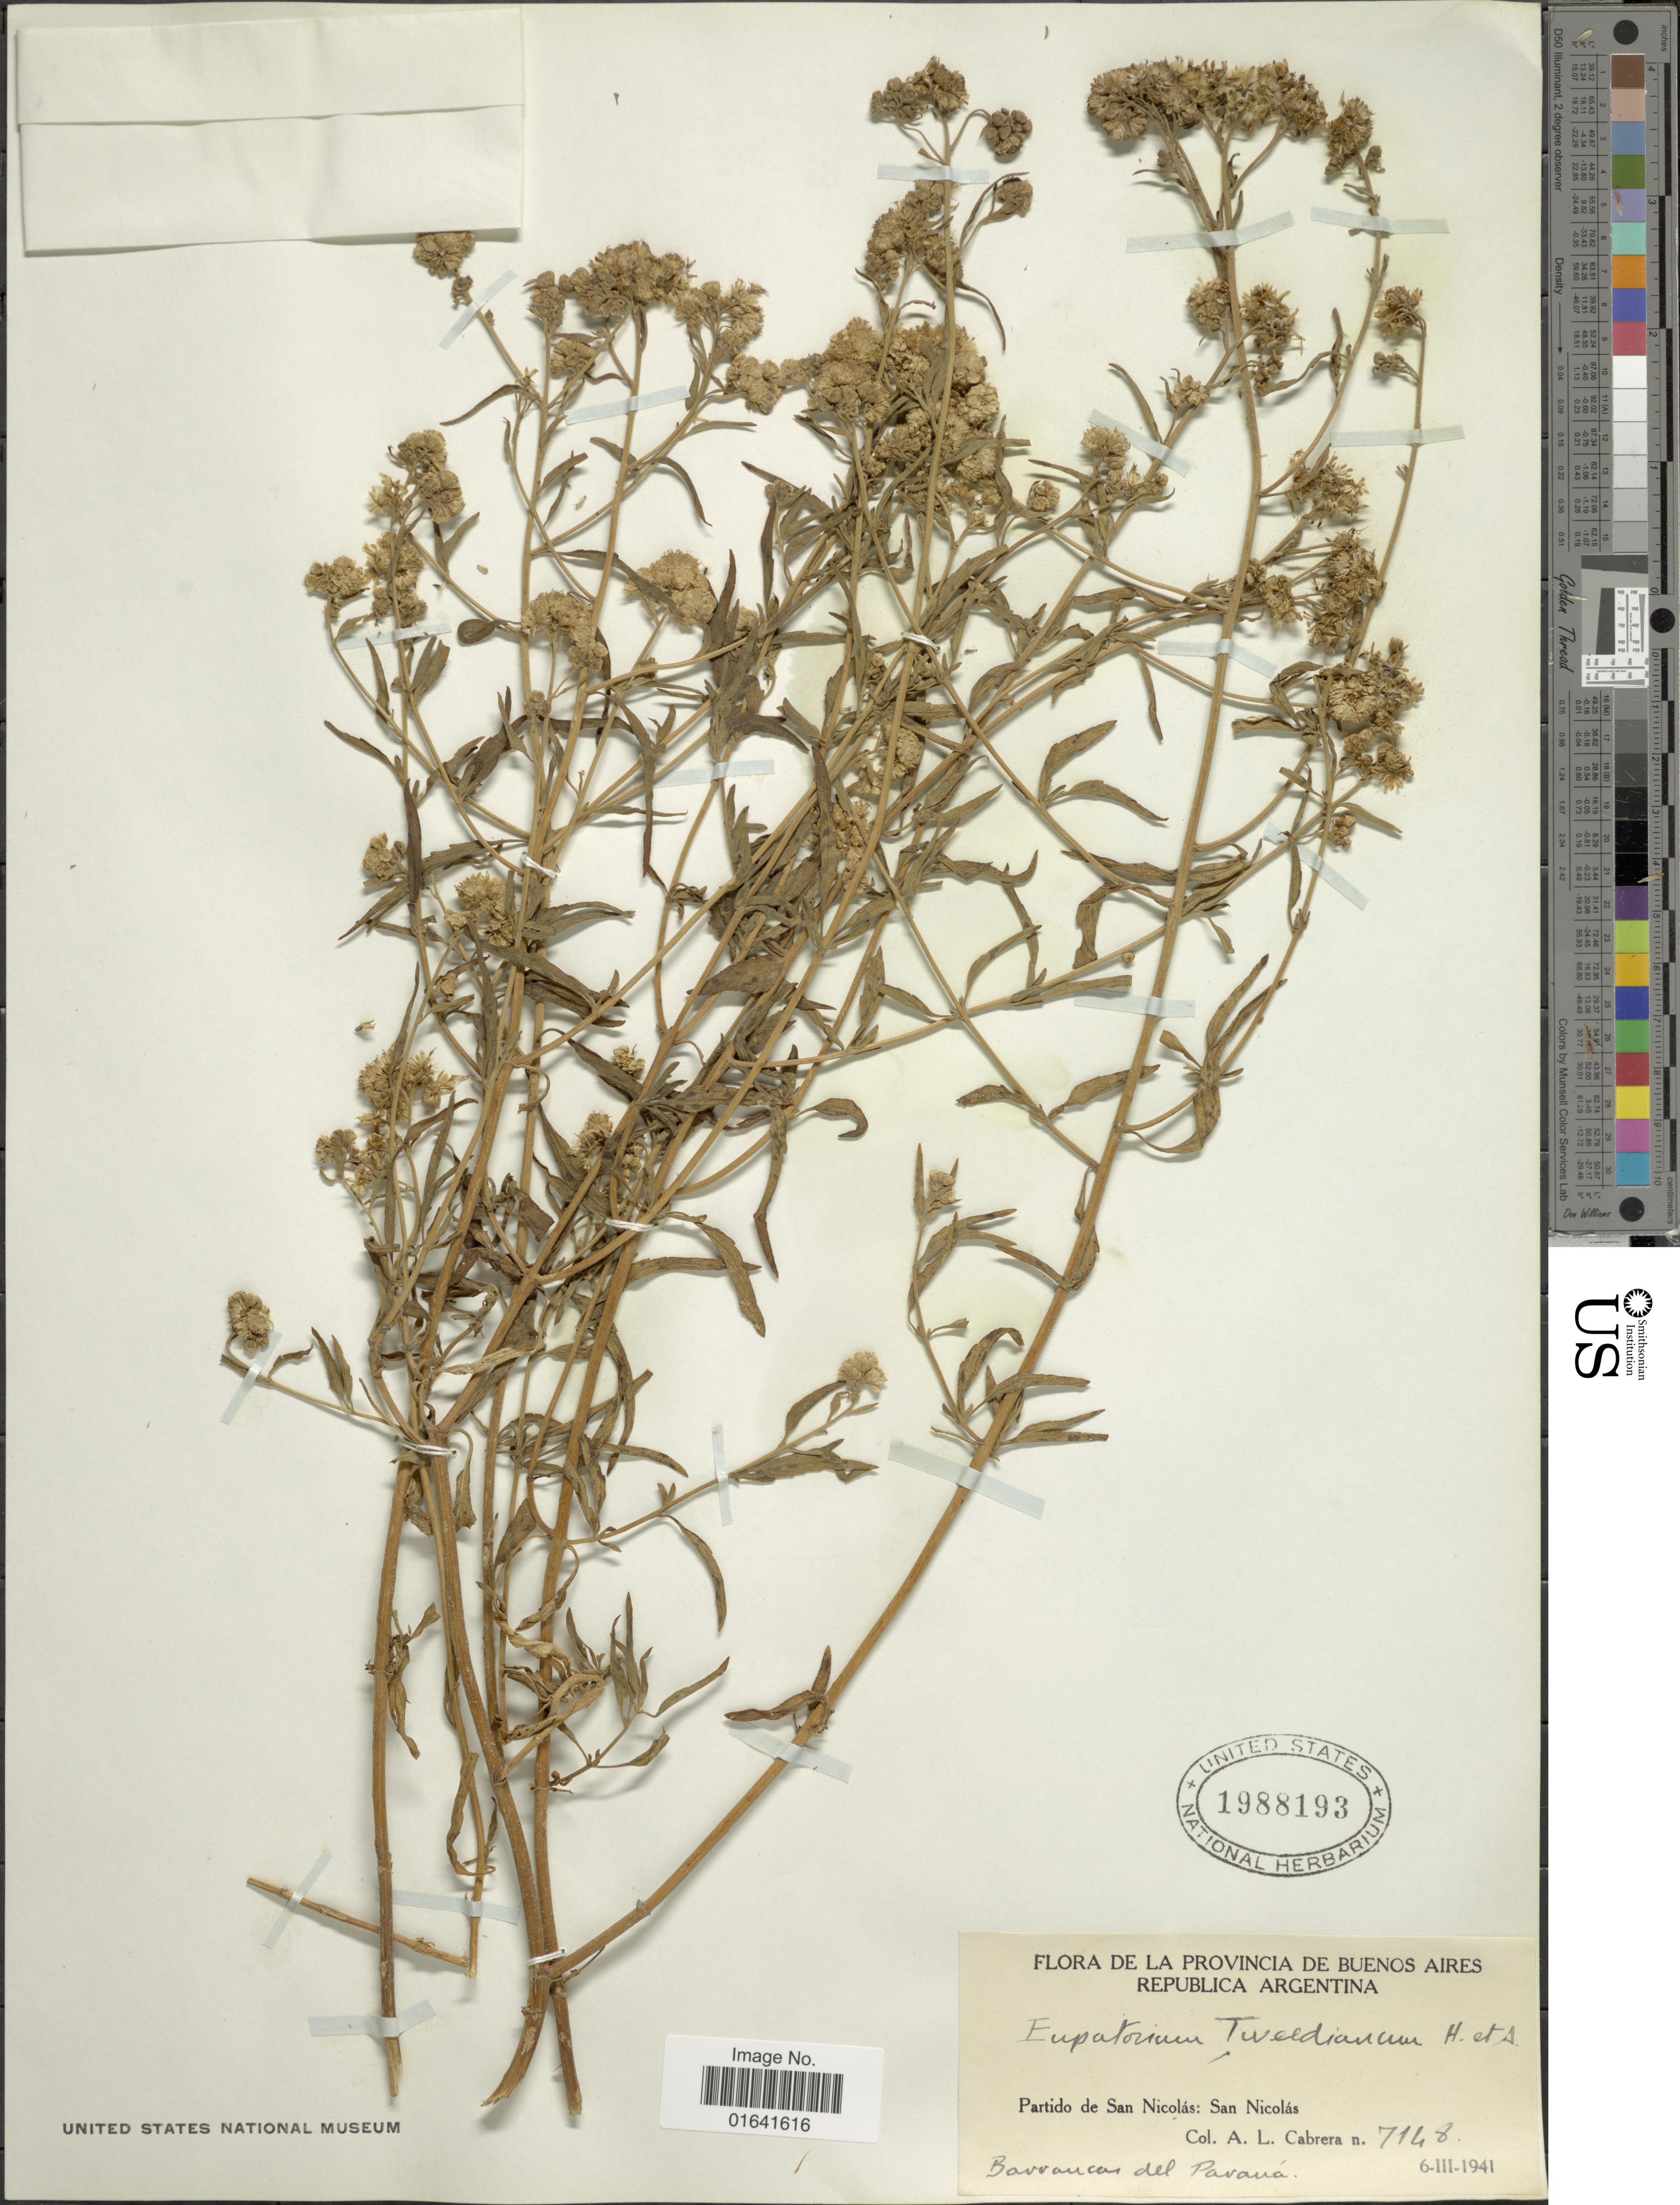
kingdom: Plantae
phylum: Tracheophyta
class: Magnoliopsida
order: Asterales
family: Asteraceae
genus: Hatschbachiella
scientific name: Hatschbachiella tweedieana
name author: (Hook. & Arn.) R.M. King & H. Rob.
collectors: A. L. Cabrera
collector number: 7148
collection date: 1941-03-06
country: Argentina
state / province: Buenos Aires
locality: Partido de San Nicolás: San Nicolás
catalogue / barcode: US 1988193